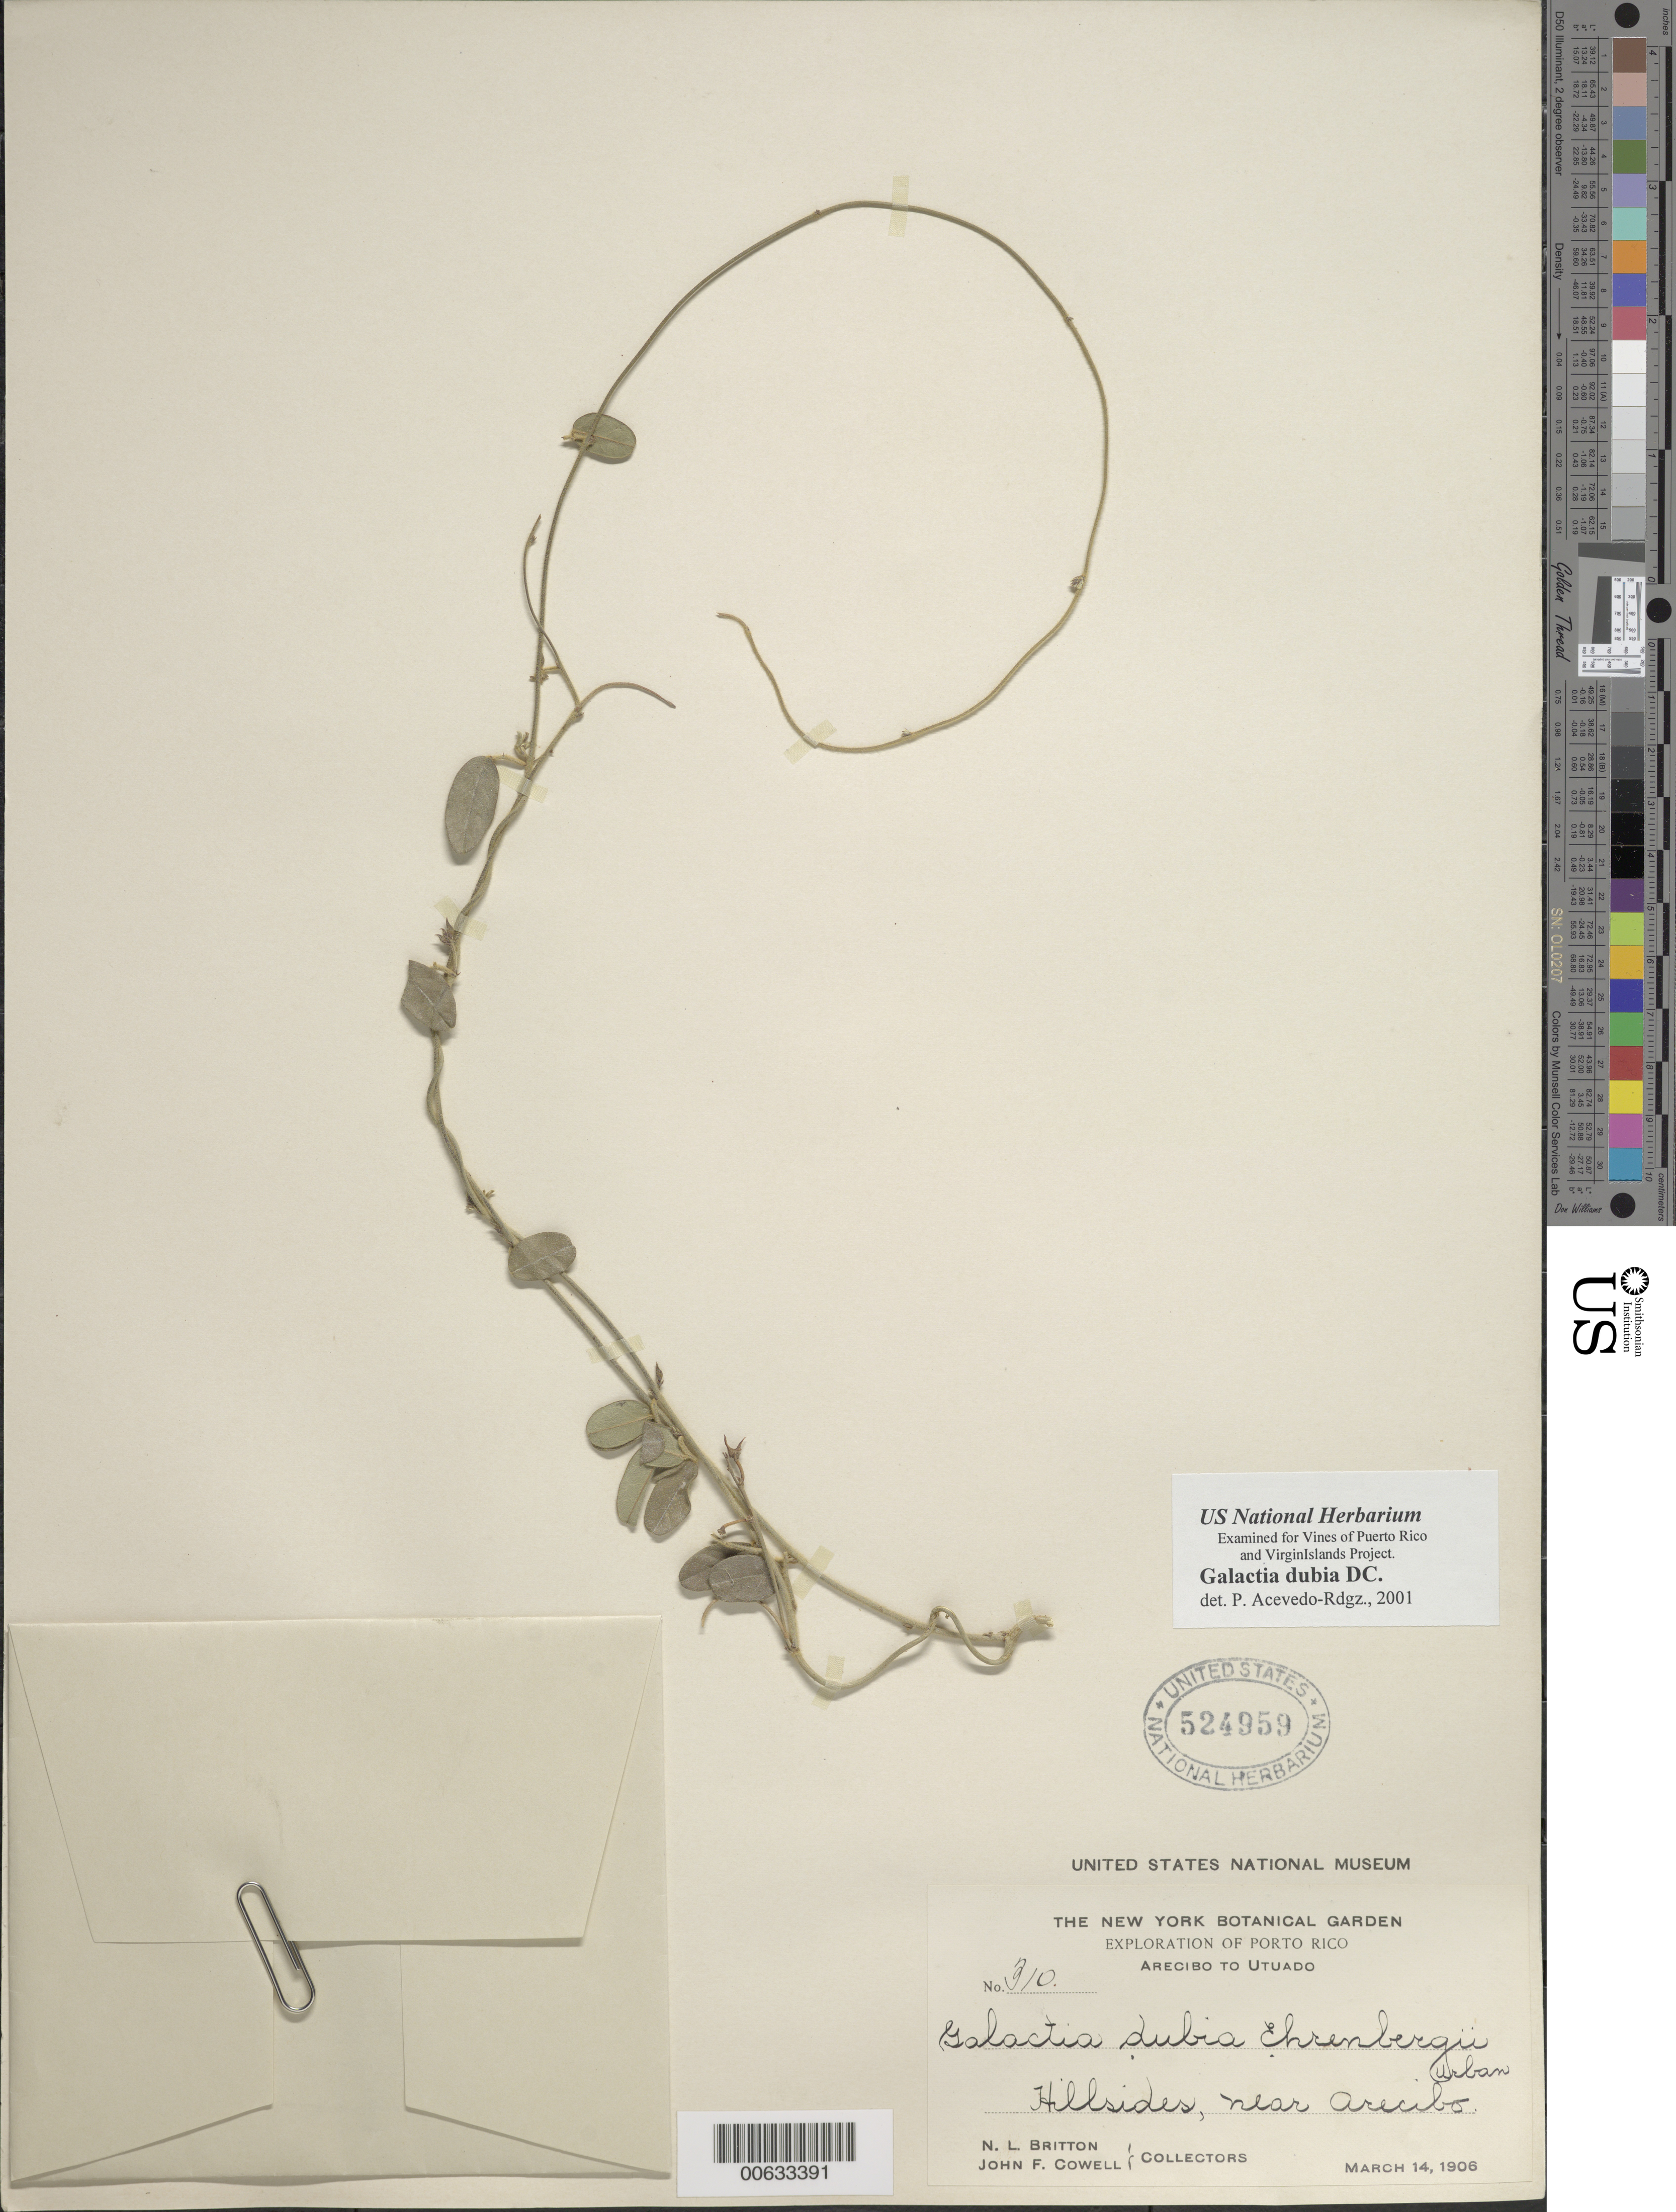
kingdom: Plantae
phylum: Tracheophyta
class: Magnoliopsida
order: Fabales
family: Fabaceae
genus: Galactia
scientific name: Galactia dubia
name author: DC.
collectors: N. Britton & J. F. Cowell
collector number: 310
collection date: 1906-03-14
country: Puerto Rico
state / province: Utuado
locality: Porto Rico, Arecibo to Utuado, Hillside, near Arecibo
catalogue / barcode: US 524959